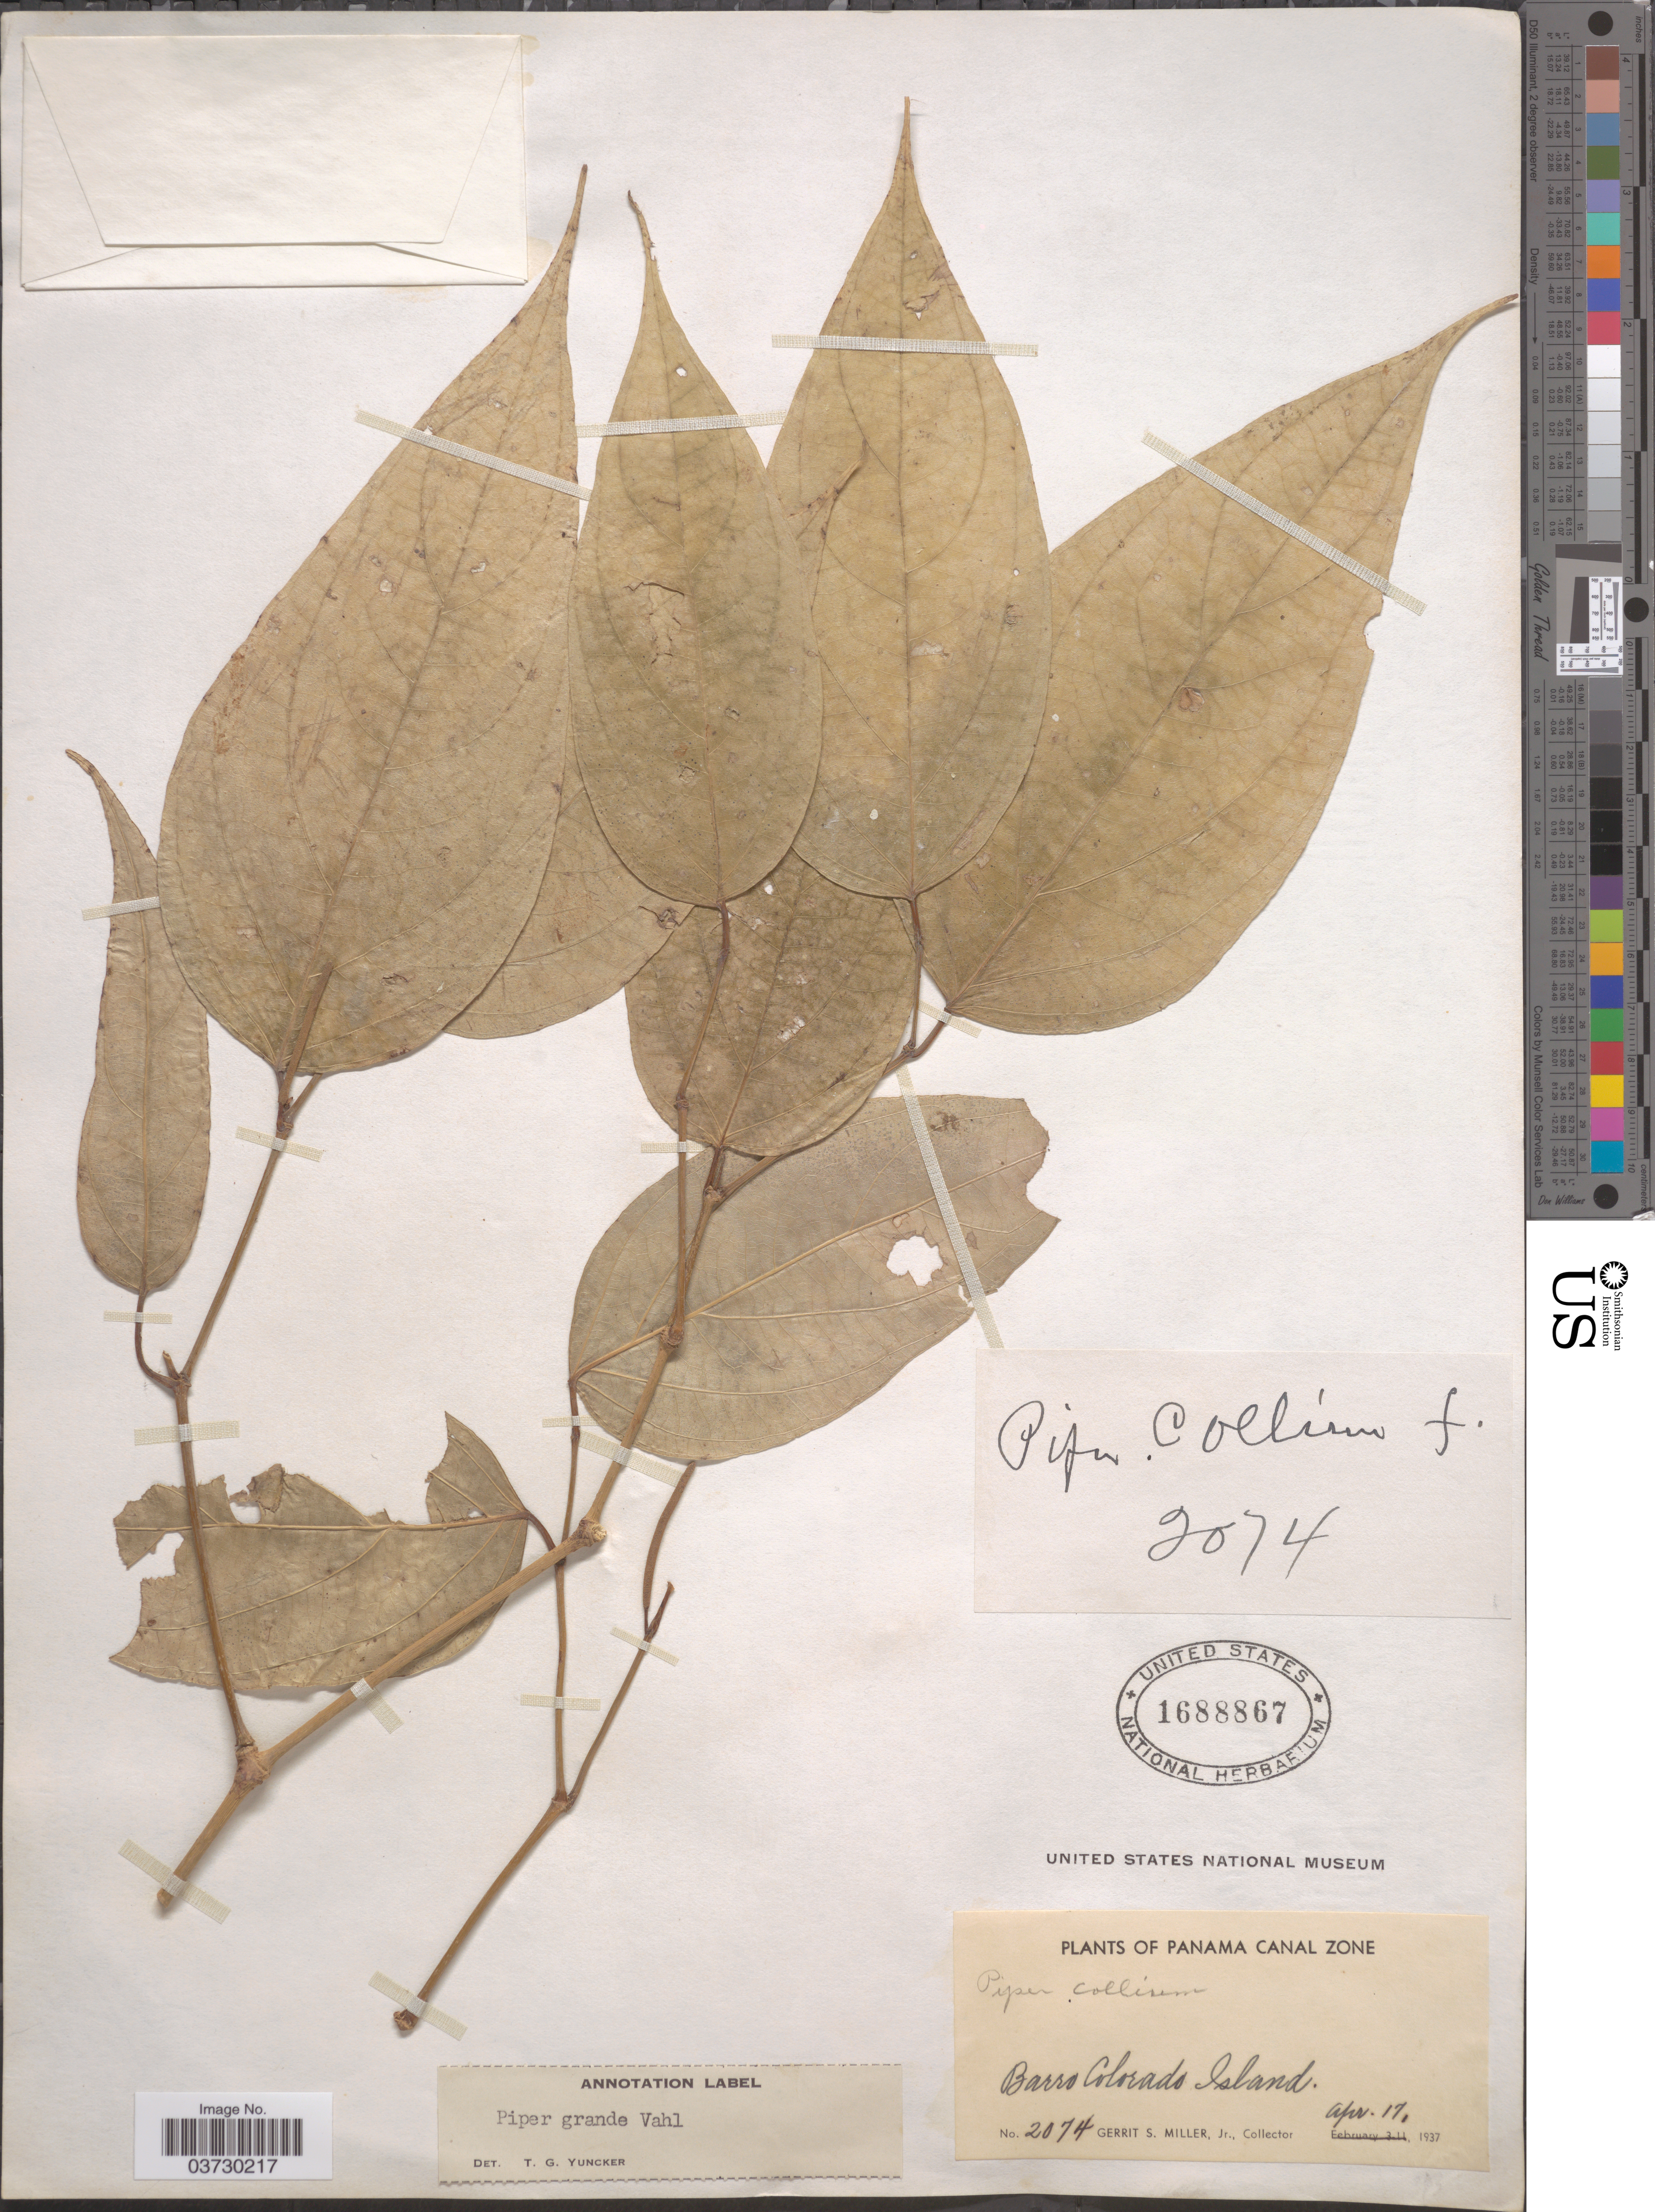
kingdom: Plantae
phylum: Tracheophyta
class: Magnoliopsida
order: Piperales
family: Piperaceae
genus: Piper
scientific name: Piper grande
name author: Vahl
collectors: G. S. Miller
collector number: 2074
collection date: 1937-04-17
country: Panama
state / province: Panamá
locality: Canal Zone. Barro Colorado Island.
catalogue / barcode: US 1688867